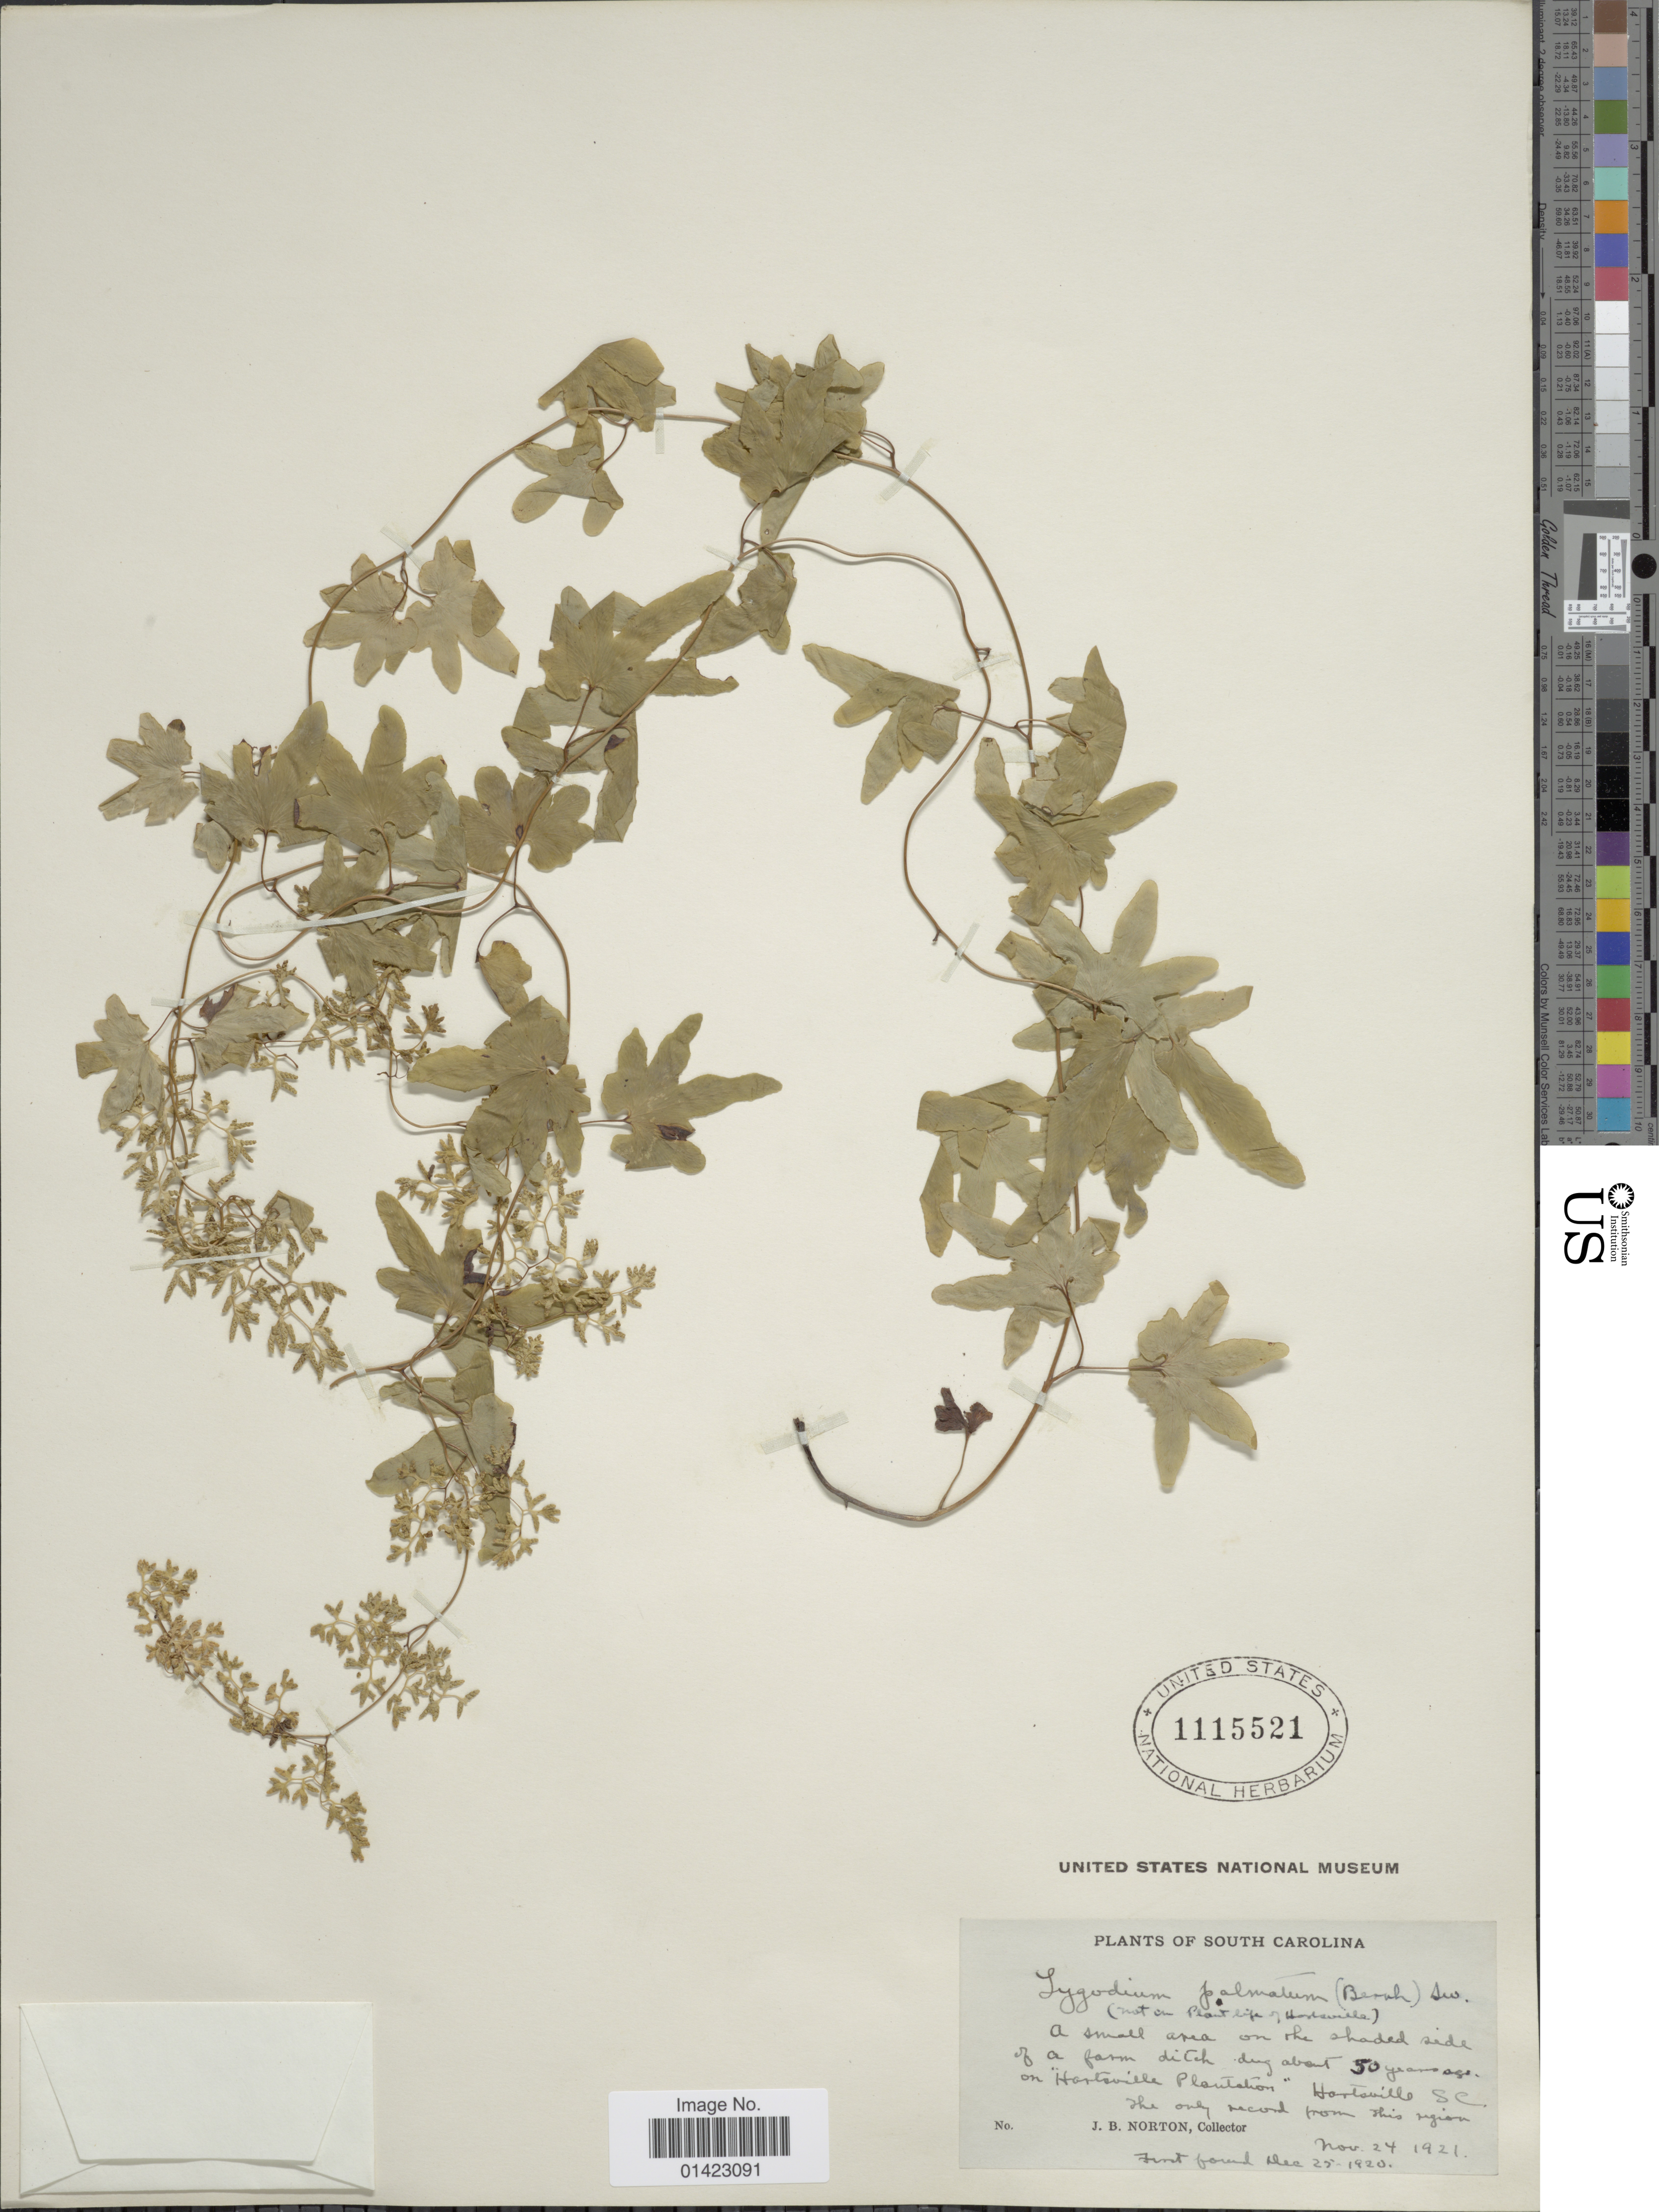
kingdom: Plantae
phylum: Tracheophyta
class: Polypodiopsida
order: Schizaeales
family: Lygodiaceae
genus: Lygodium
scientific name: Lygodium palmatum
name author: (Bernh.) Sw.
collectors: J. B. Norton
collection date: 1921-11-24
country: United States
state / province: South Carolina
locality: South Carolina, on "Hartsville plantation" Hartsville SC.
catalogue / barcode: US 1115521